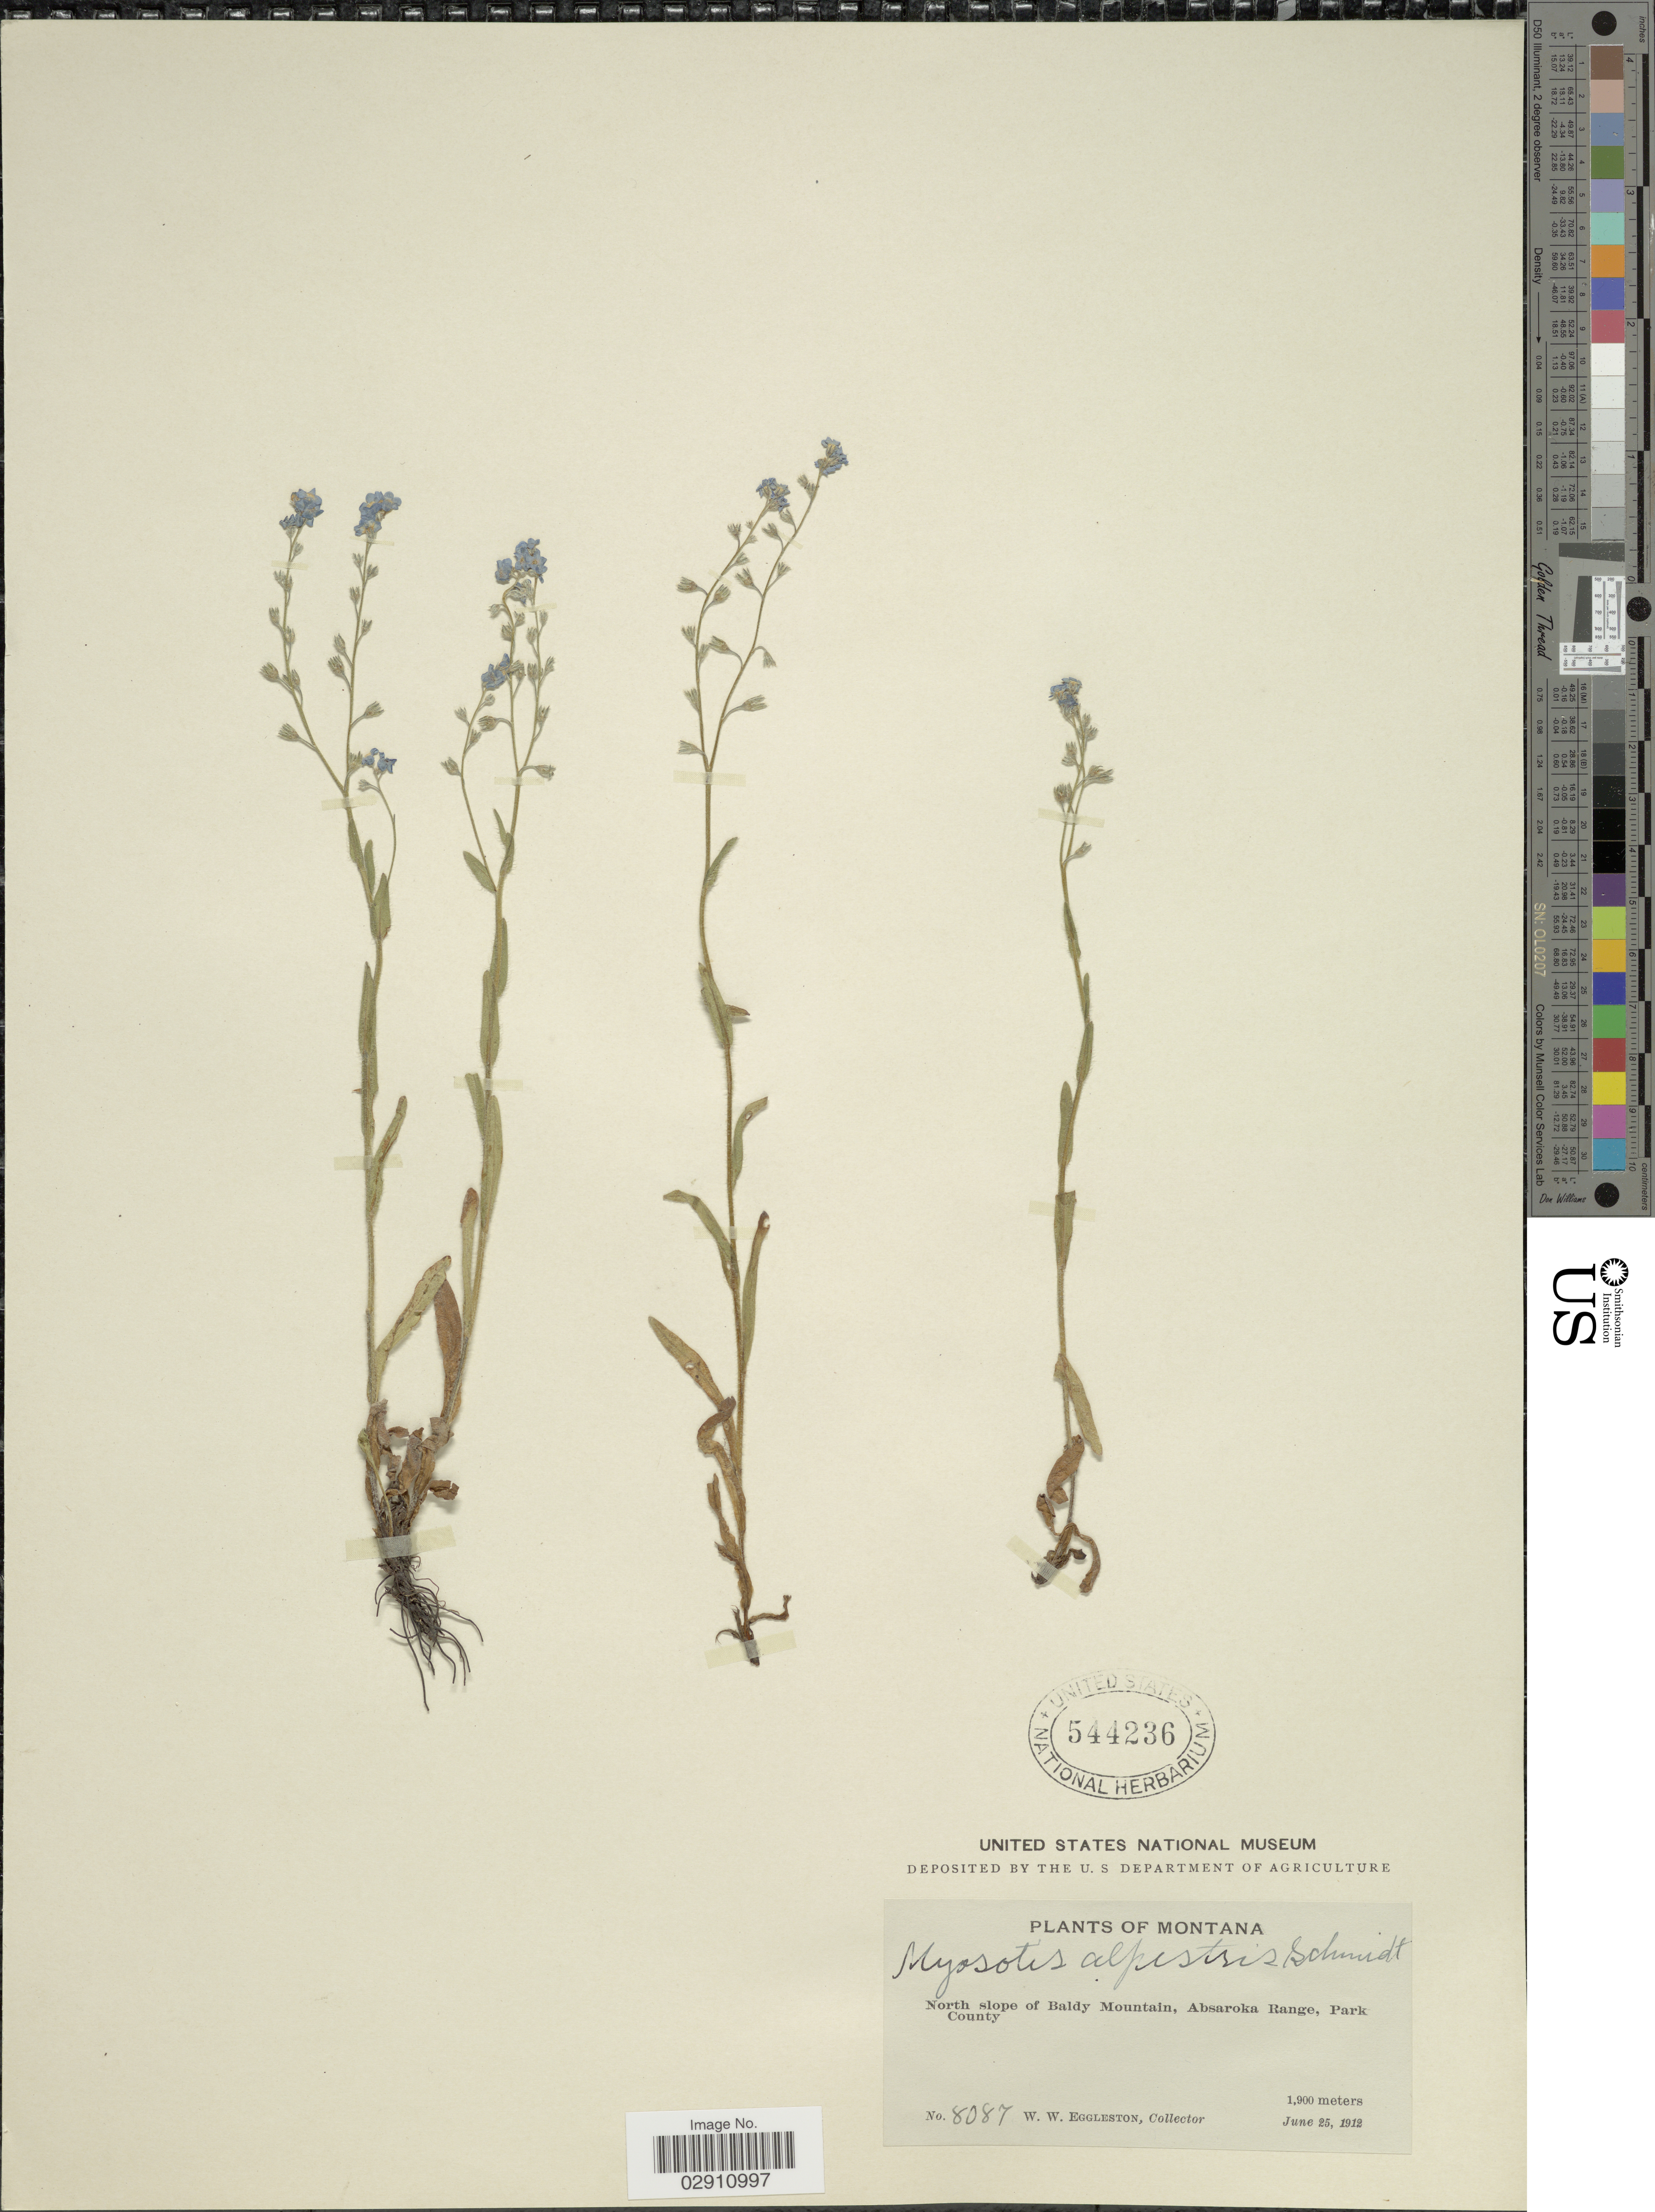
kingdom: Plantae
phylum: Tracheophyta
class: Magnoliopsida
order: Boraginales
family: Boraginaceae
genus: Myosotis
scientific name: Myosotis alpestris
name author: F.W. Schmidt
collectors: W. W. Eggleston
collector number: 8087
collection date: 1912-06-25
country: United States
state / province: Montana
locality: North slope of Baldy Mountain, Absaroka Range, Park County.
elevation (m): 1900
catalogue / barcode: US 544236